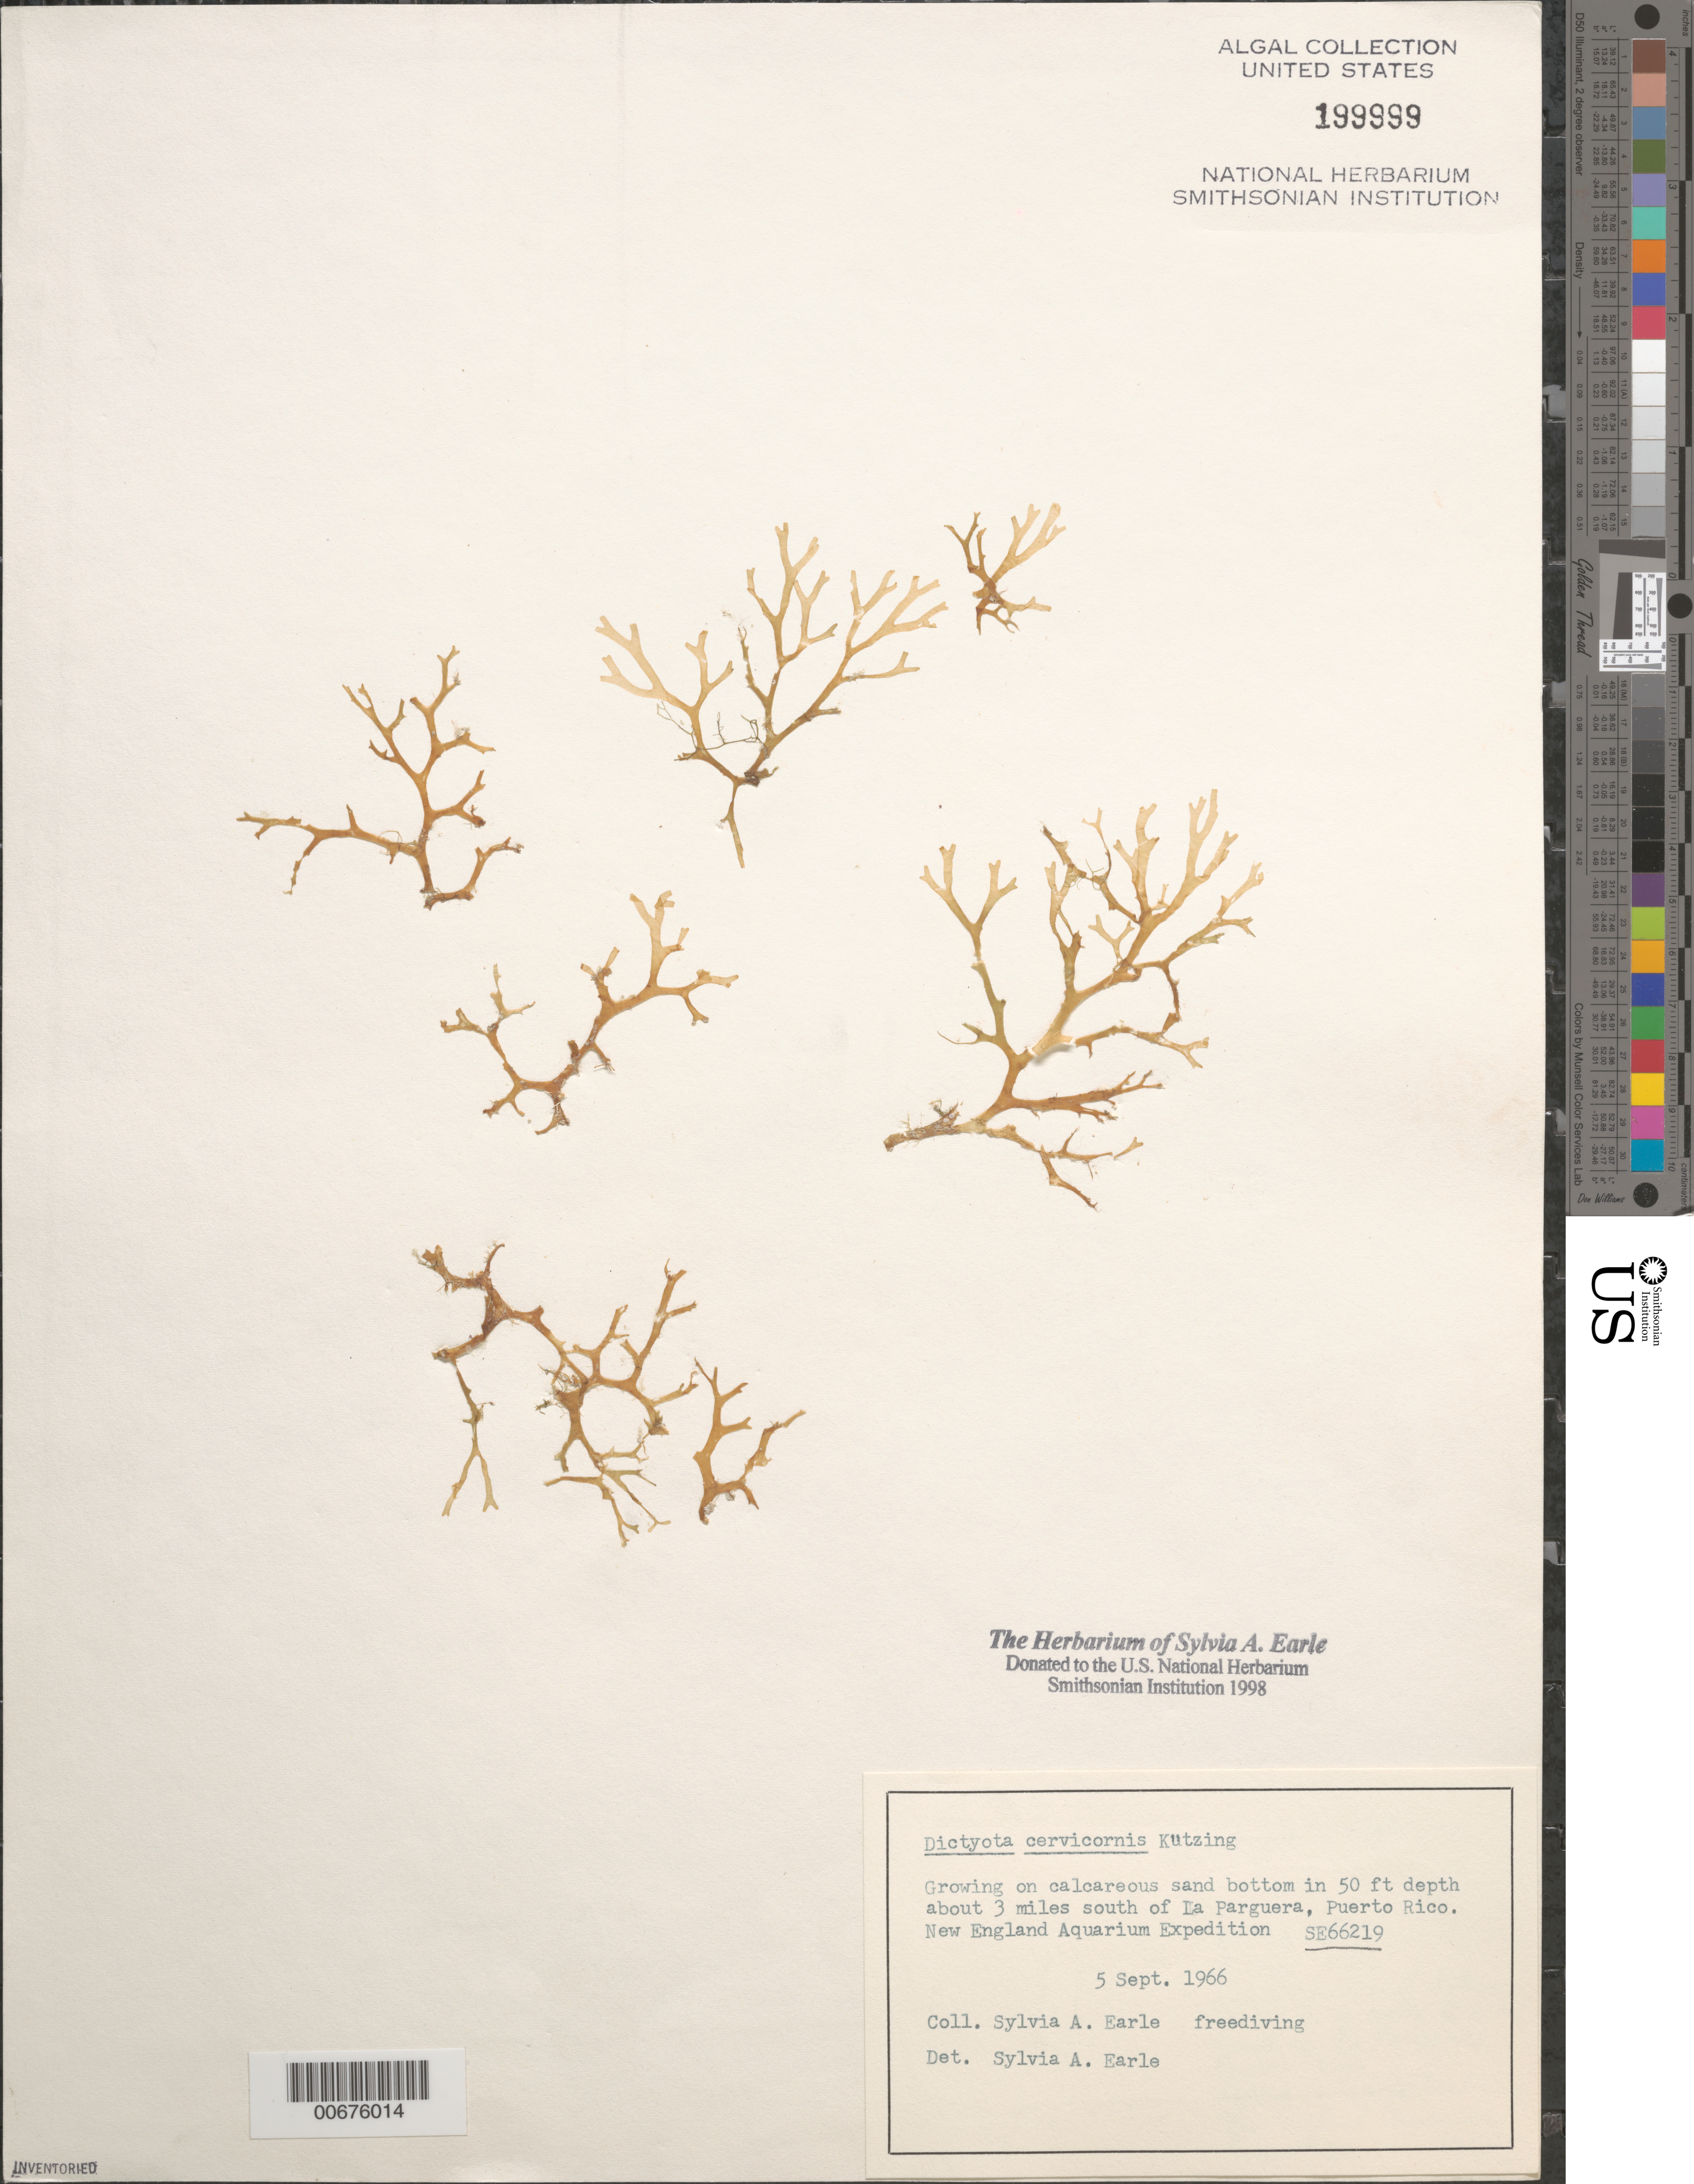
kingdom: Chromista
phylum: Ochrophyta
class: Phaeophyceae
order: Dictyotales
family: Dictyotaceae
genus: Dictyota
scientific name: Dictyota cervicornis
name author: Kütz.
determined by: Earle, S. A.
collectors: S. A. Earle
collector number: Se 66219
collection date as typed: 05 Sep 1966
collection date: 1966-09-05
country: Puerto Rico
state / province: Lajas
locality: Ca. 3 miles south of La Parguera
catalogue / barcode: US 199999